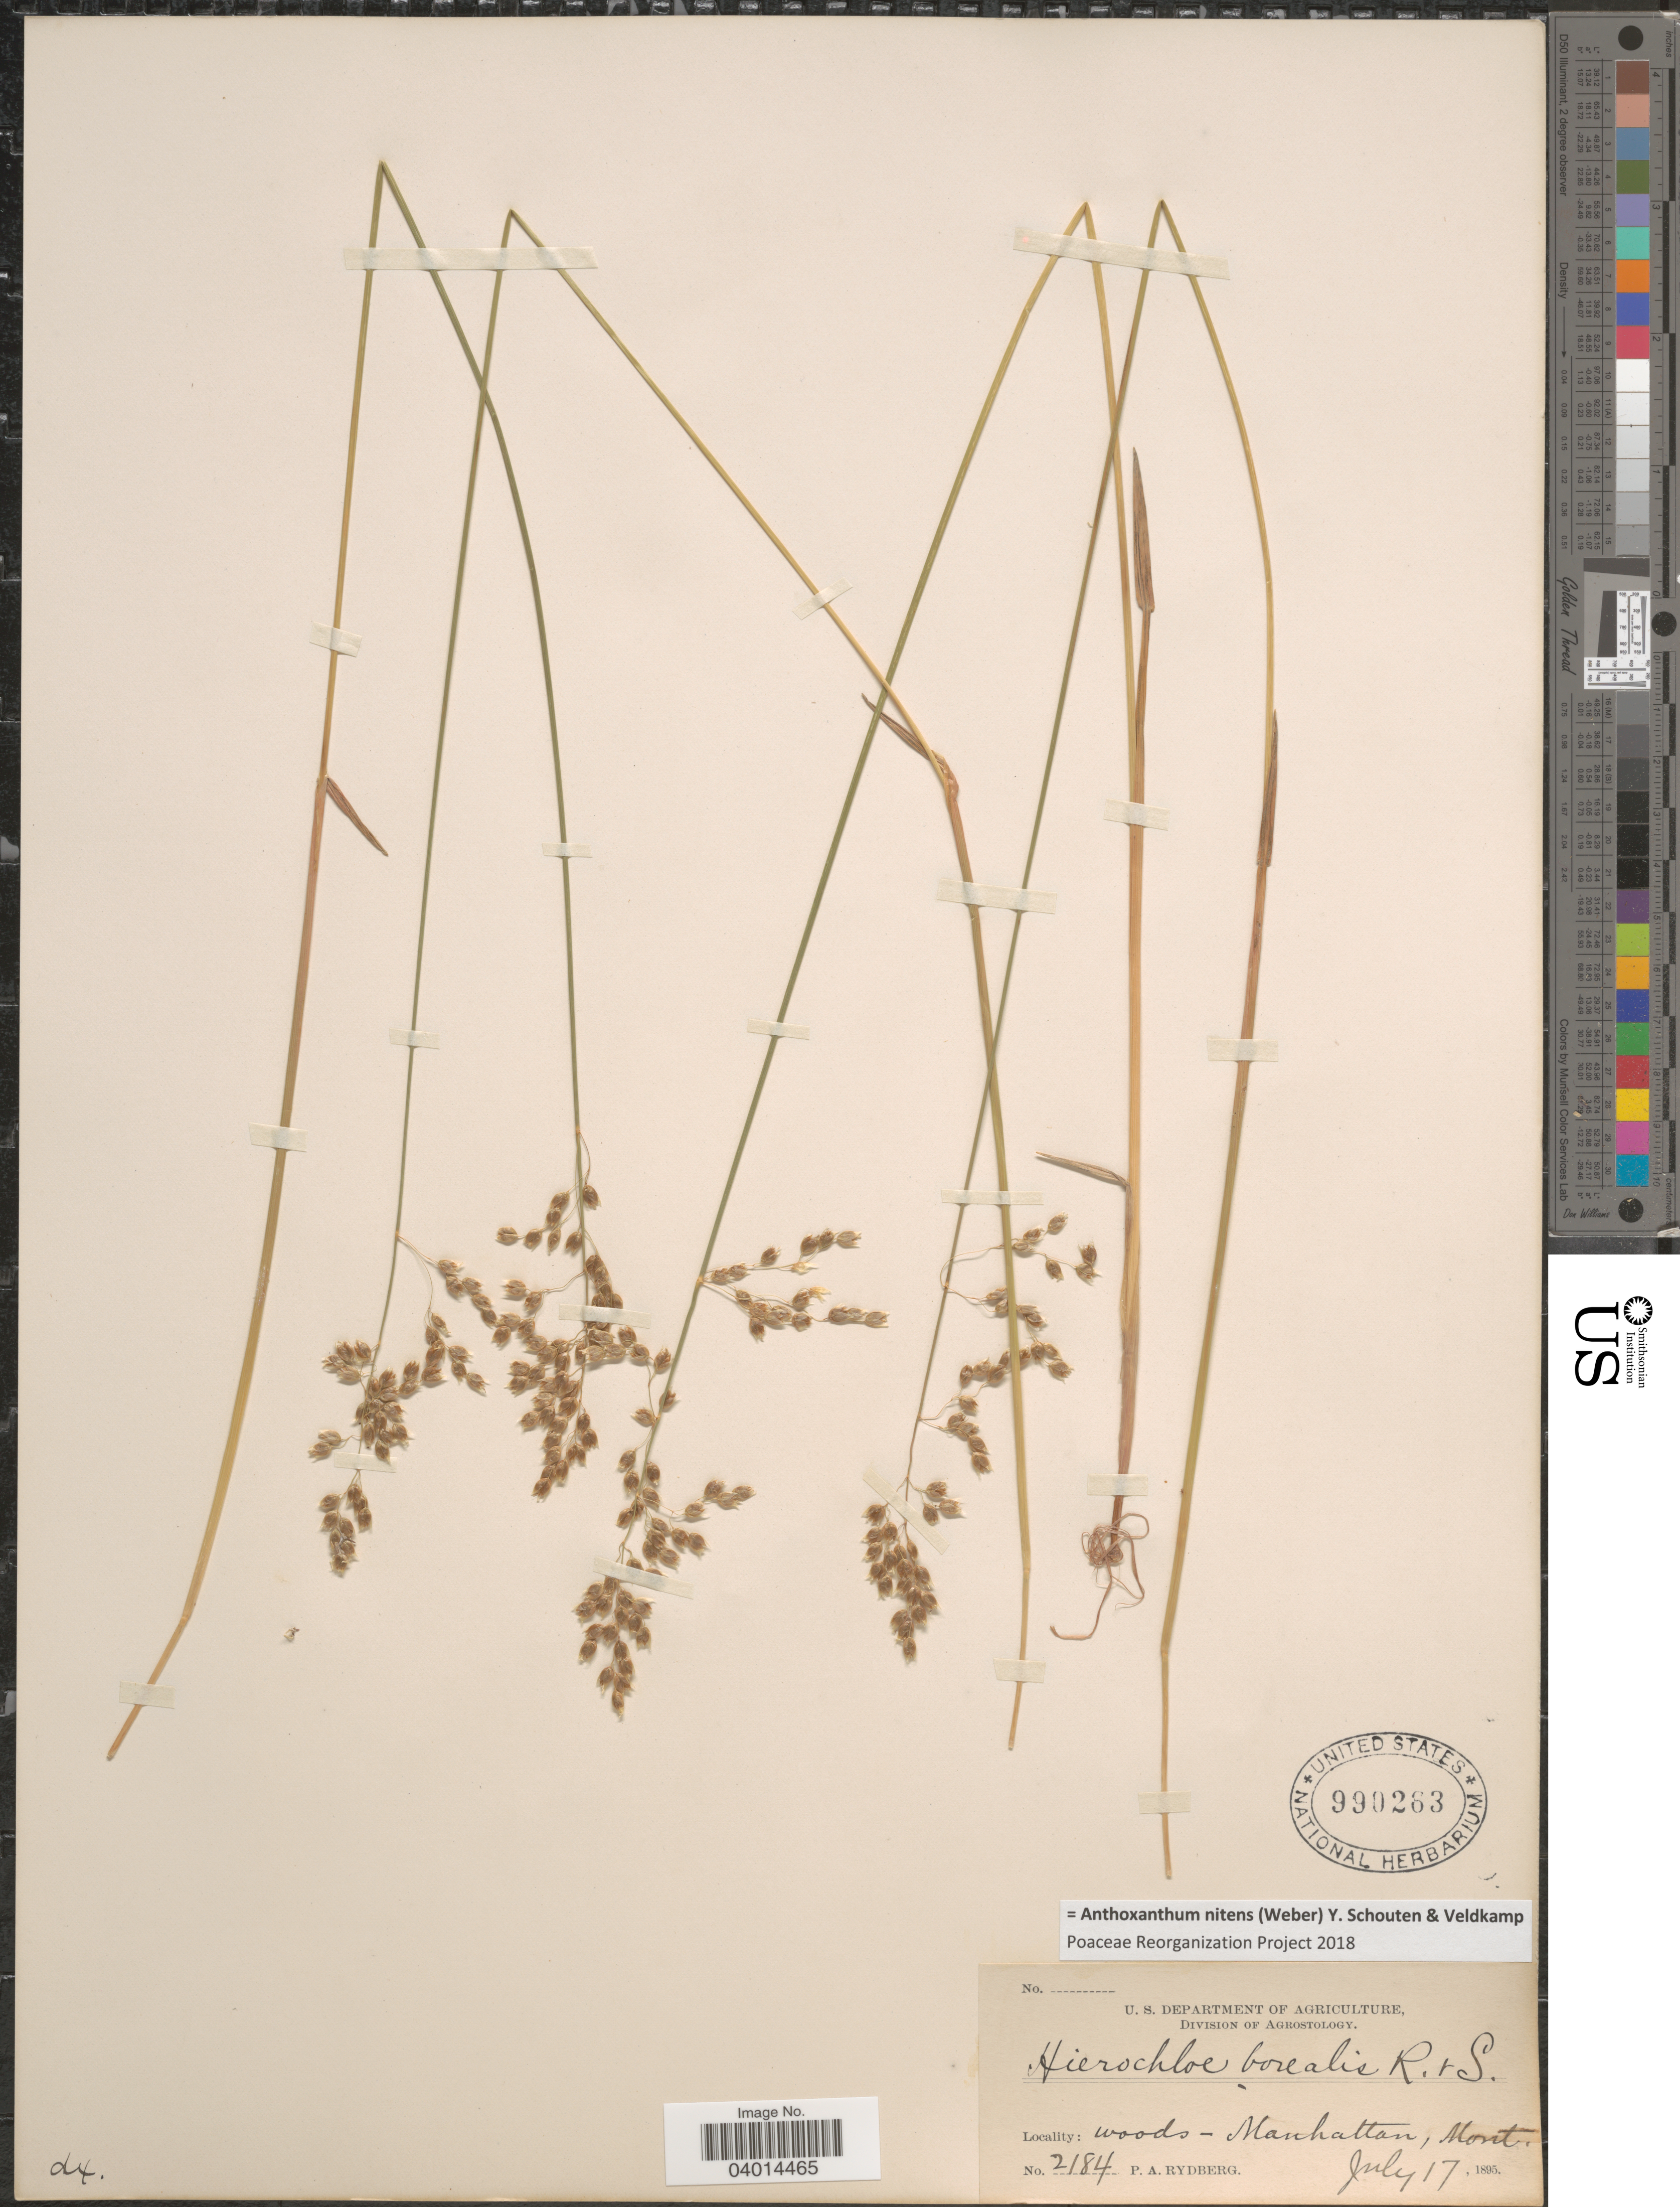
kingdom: Plantae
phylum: Tracheophyta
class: Liliopsida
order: Poales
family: Poaceae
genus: Anthoxanthum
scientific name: Anthoxanthum nitens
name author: (G.H. Weber) R.T.A. Schouten & Veldkamp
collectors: P. A. Rydberg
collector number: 2184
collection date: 1895-07-17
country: United States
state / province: Montana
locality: Manhattan.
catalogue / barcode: US 990263